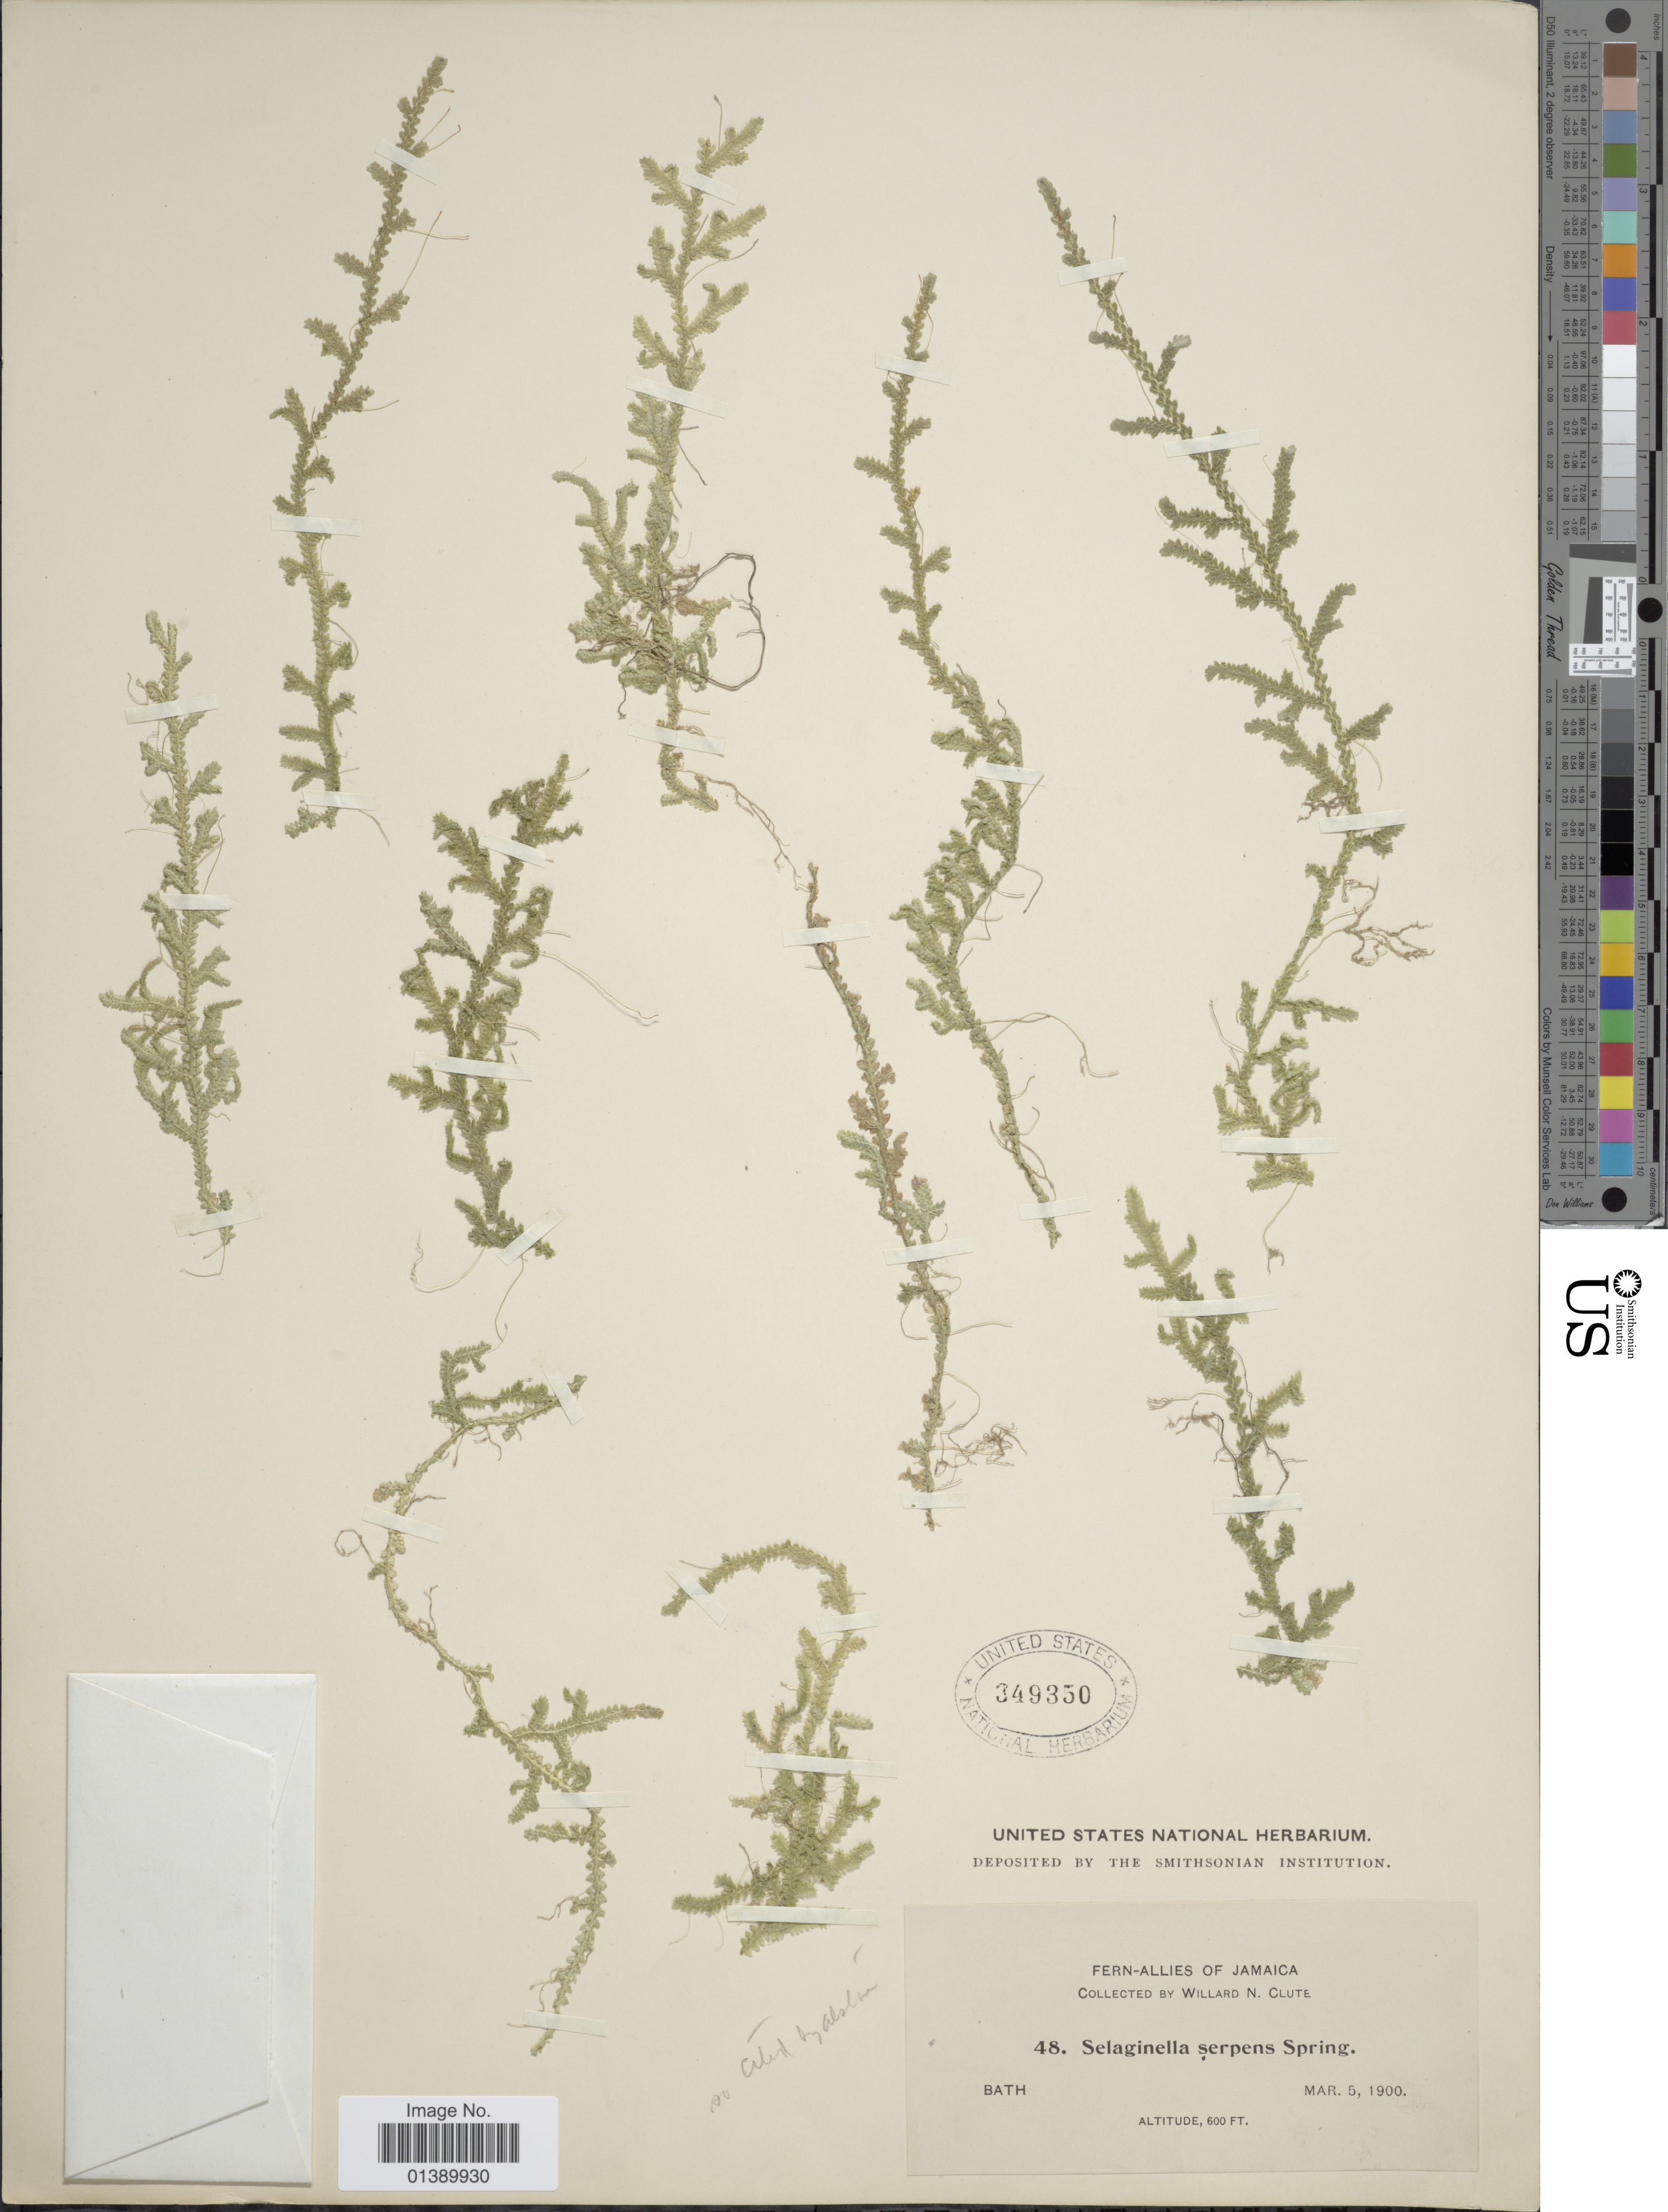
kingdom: Plantae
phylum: Tracheophyta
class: Lycopodiopsida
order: Selaginellales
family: Selaginellaceae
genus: Selaginella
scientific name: Selaginella serpens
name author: (Desv. ex Poir.) Spring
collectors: W. N. Clute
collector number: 48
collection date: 1900-03-05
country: Jamaica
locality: Bath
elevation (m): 183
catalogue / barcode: US 349350